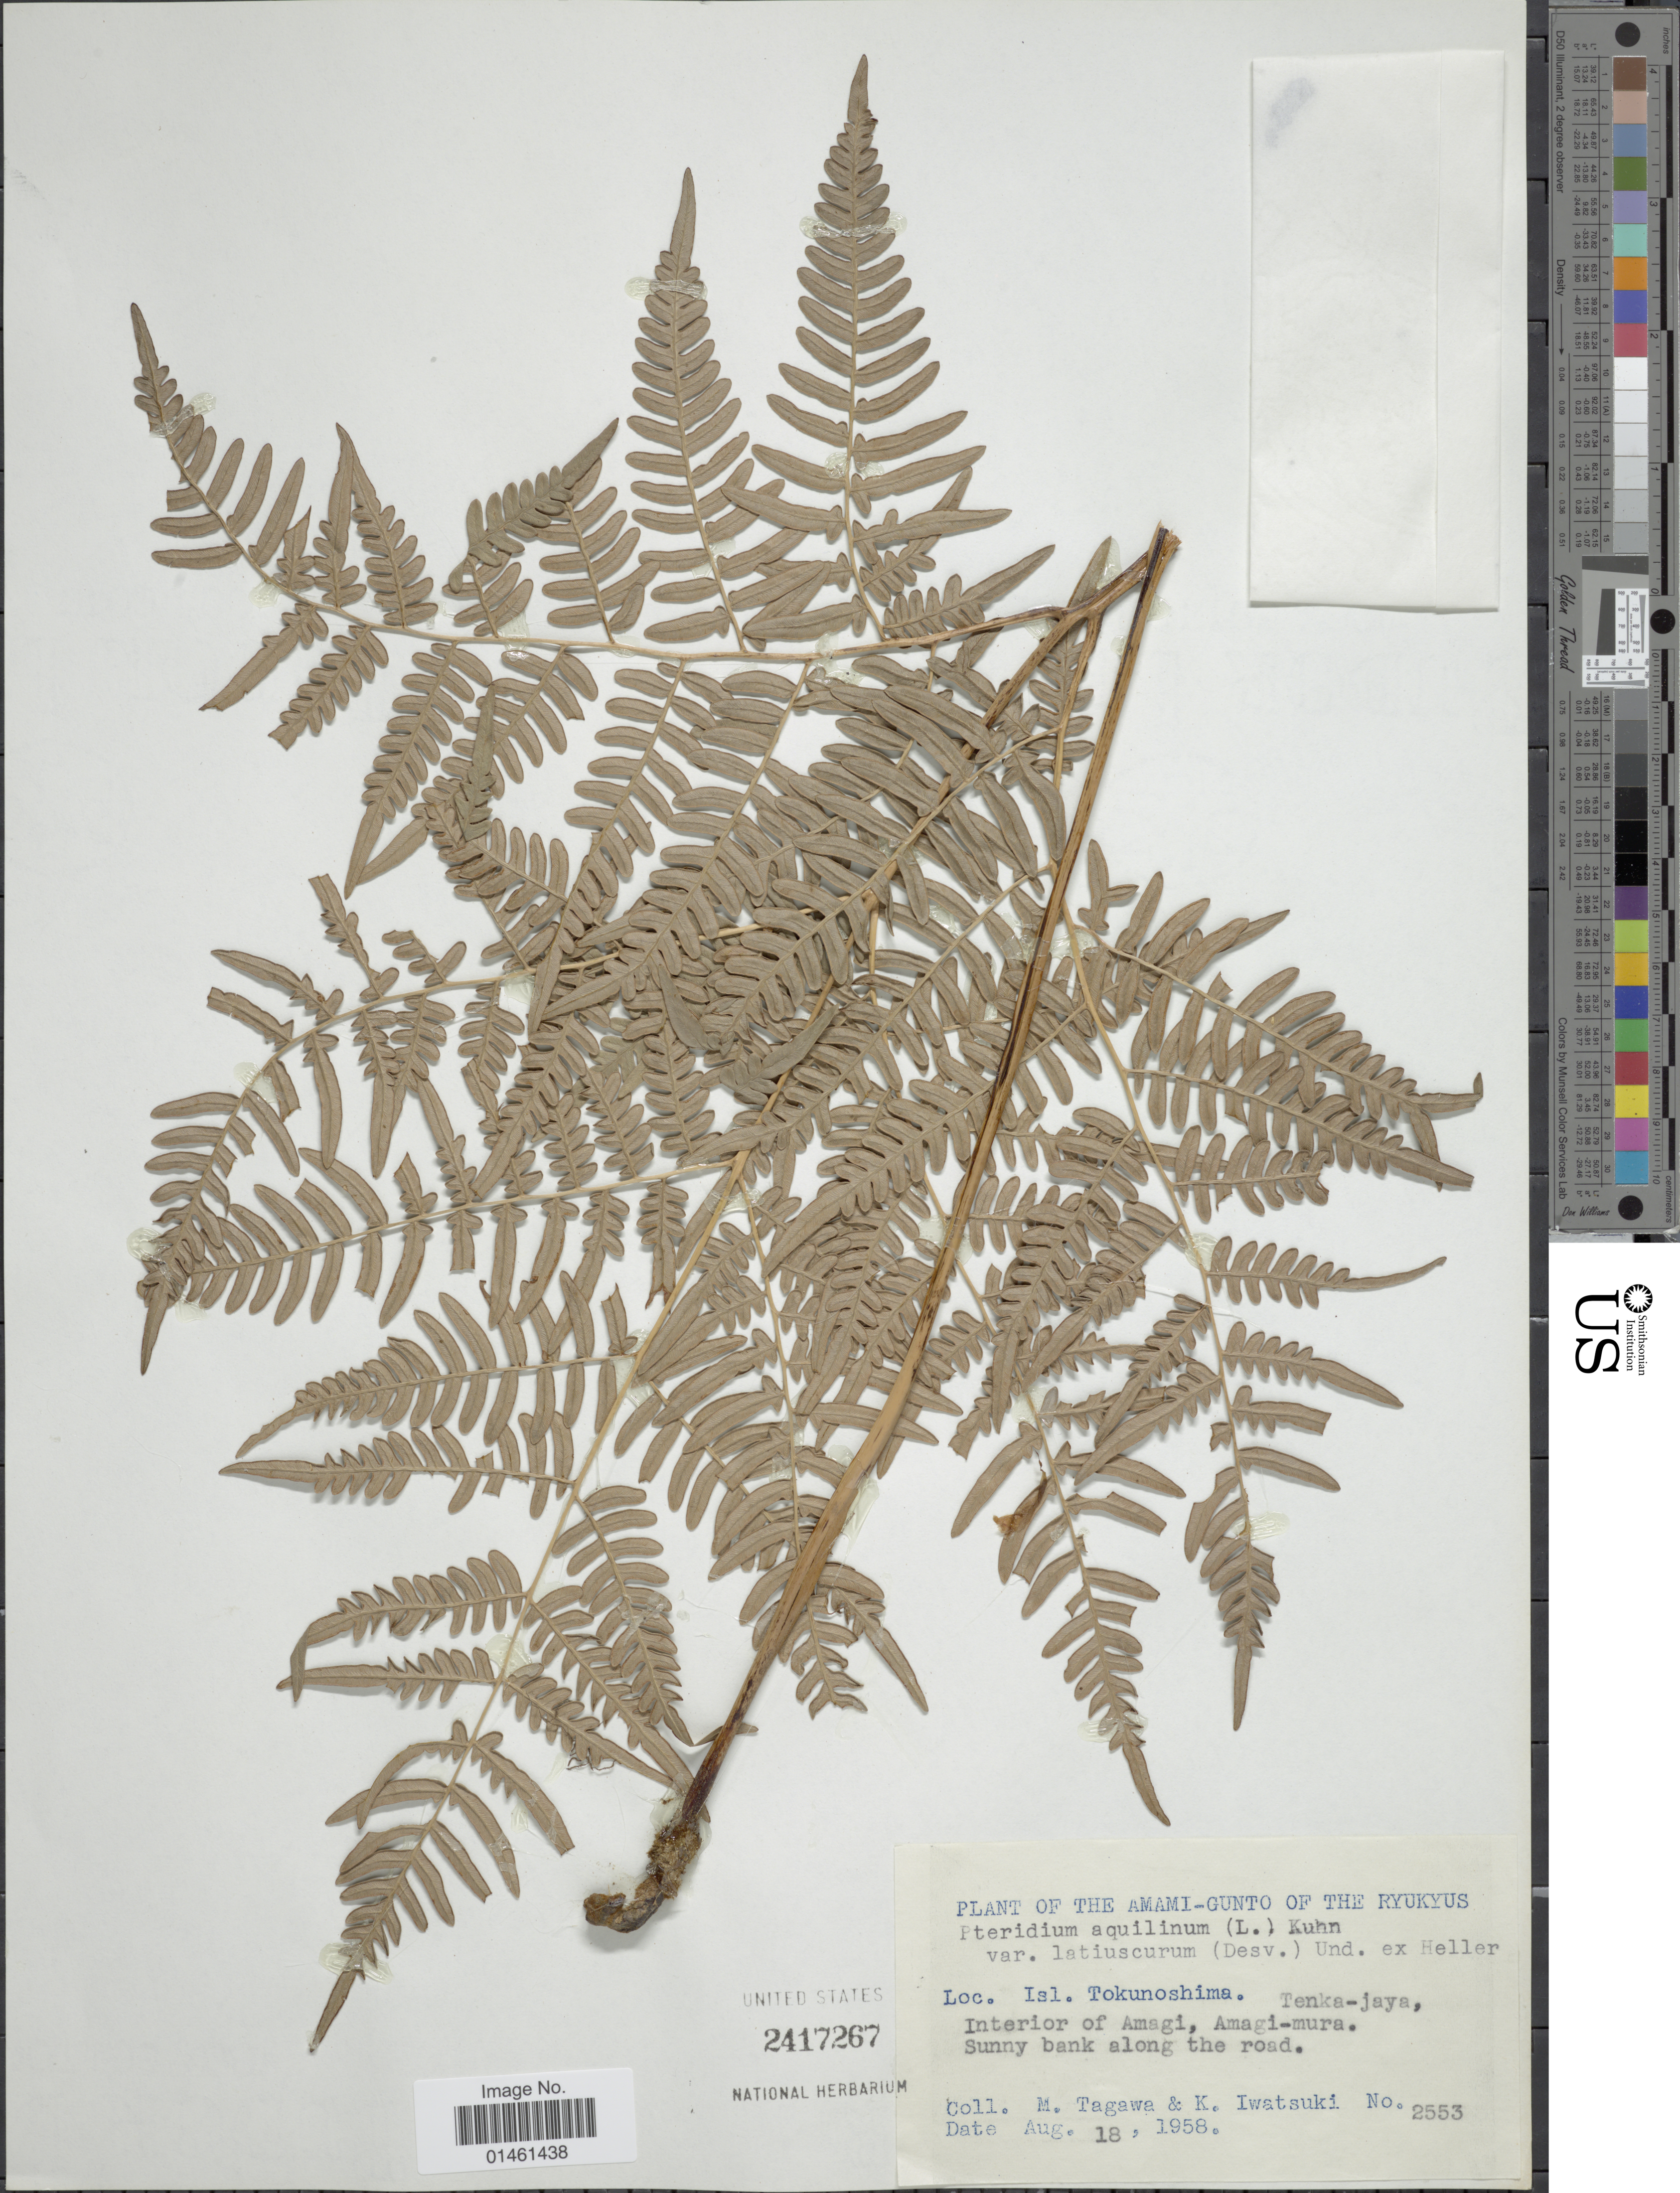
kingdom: Plantae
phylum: Tracheophyta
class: Polypodiopsida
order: Polypodiales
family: Dennstaedtiaceae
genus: Pteridium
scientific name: Pteridium aquilinum var. latiusculum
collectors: M. Tagawa & K. Iwatsuki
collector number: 2553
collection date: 1958-08-18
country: Japan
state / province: Okinawa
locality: Amami-Gunto of the Ryukyus, Isl. Tokunoshima, Tenka-jaya, interior of Amagi, Amagi-mura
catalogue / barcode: US 2417267